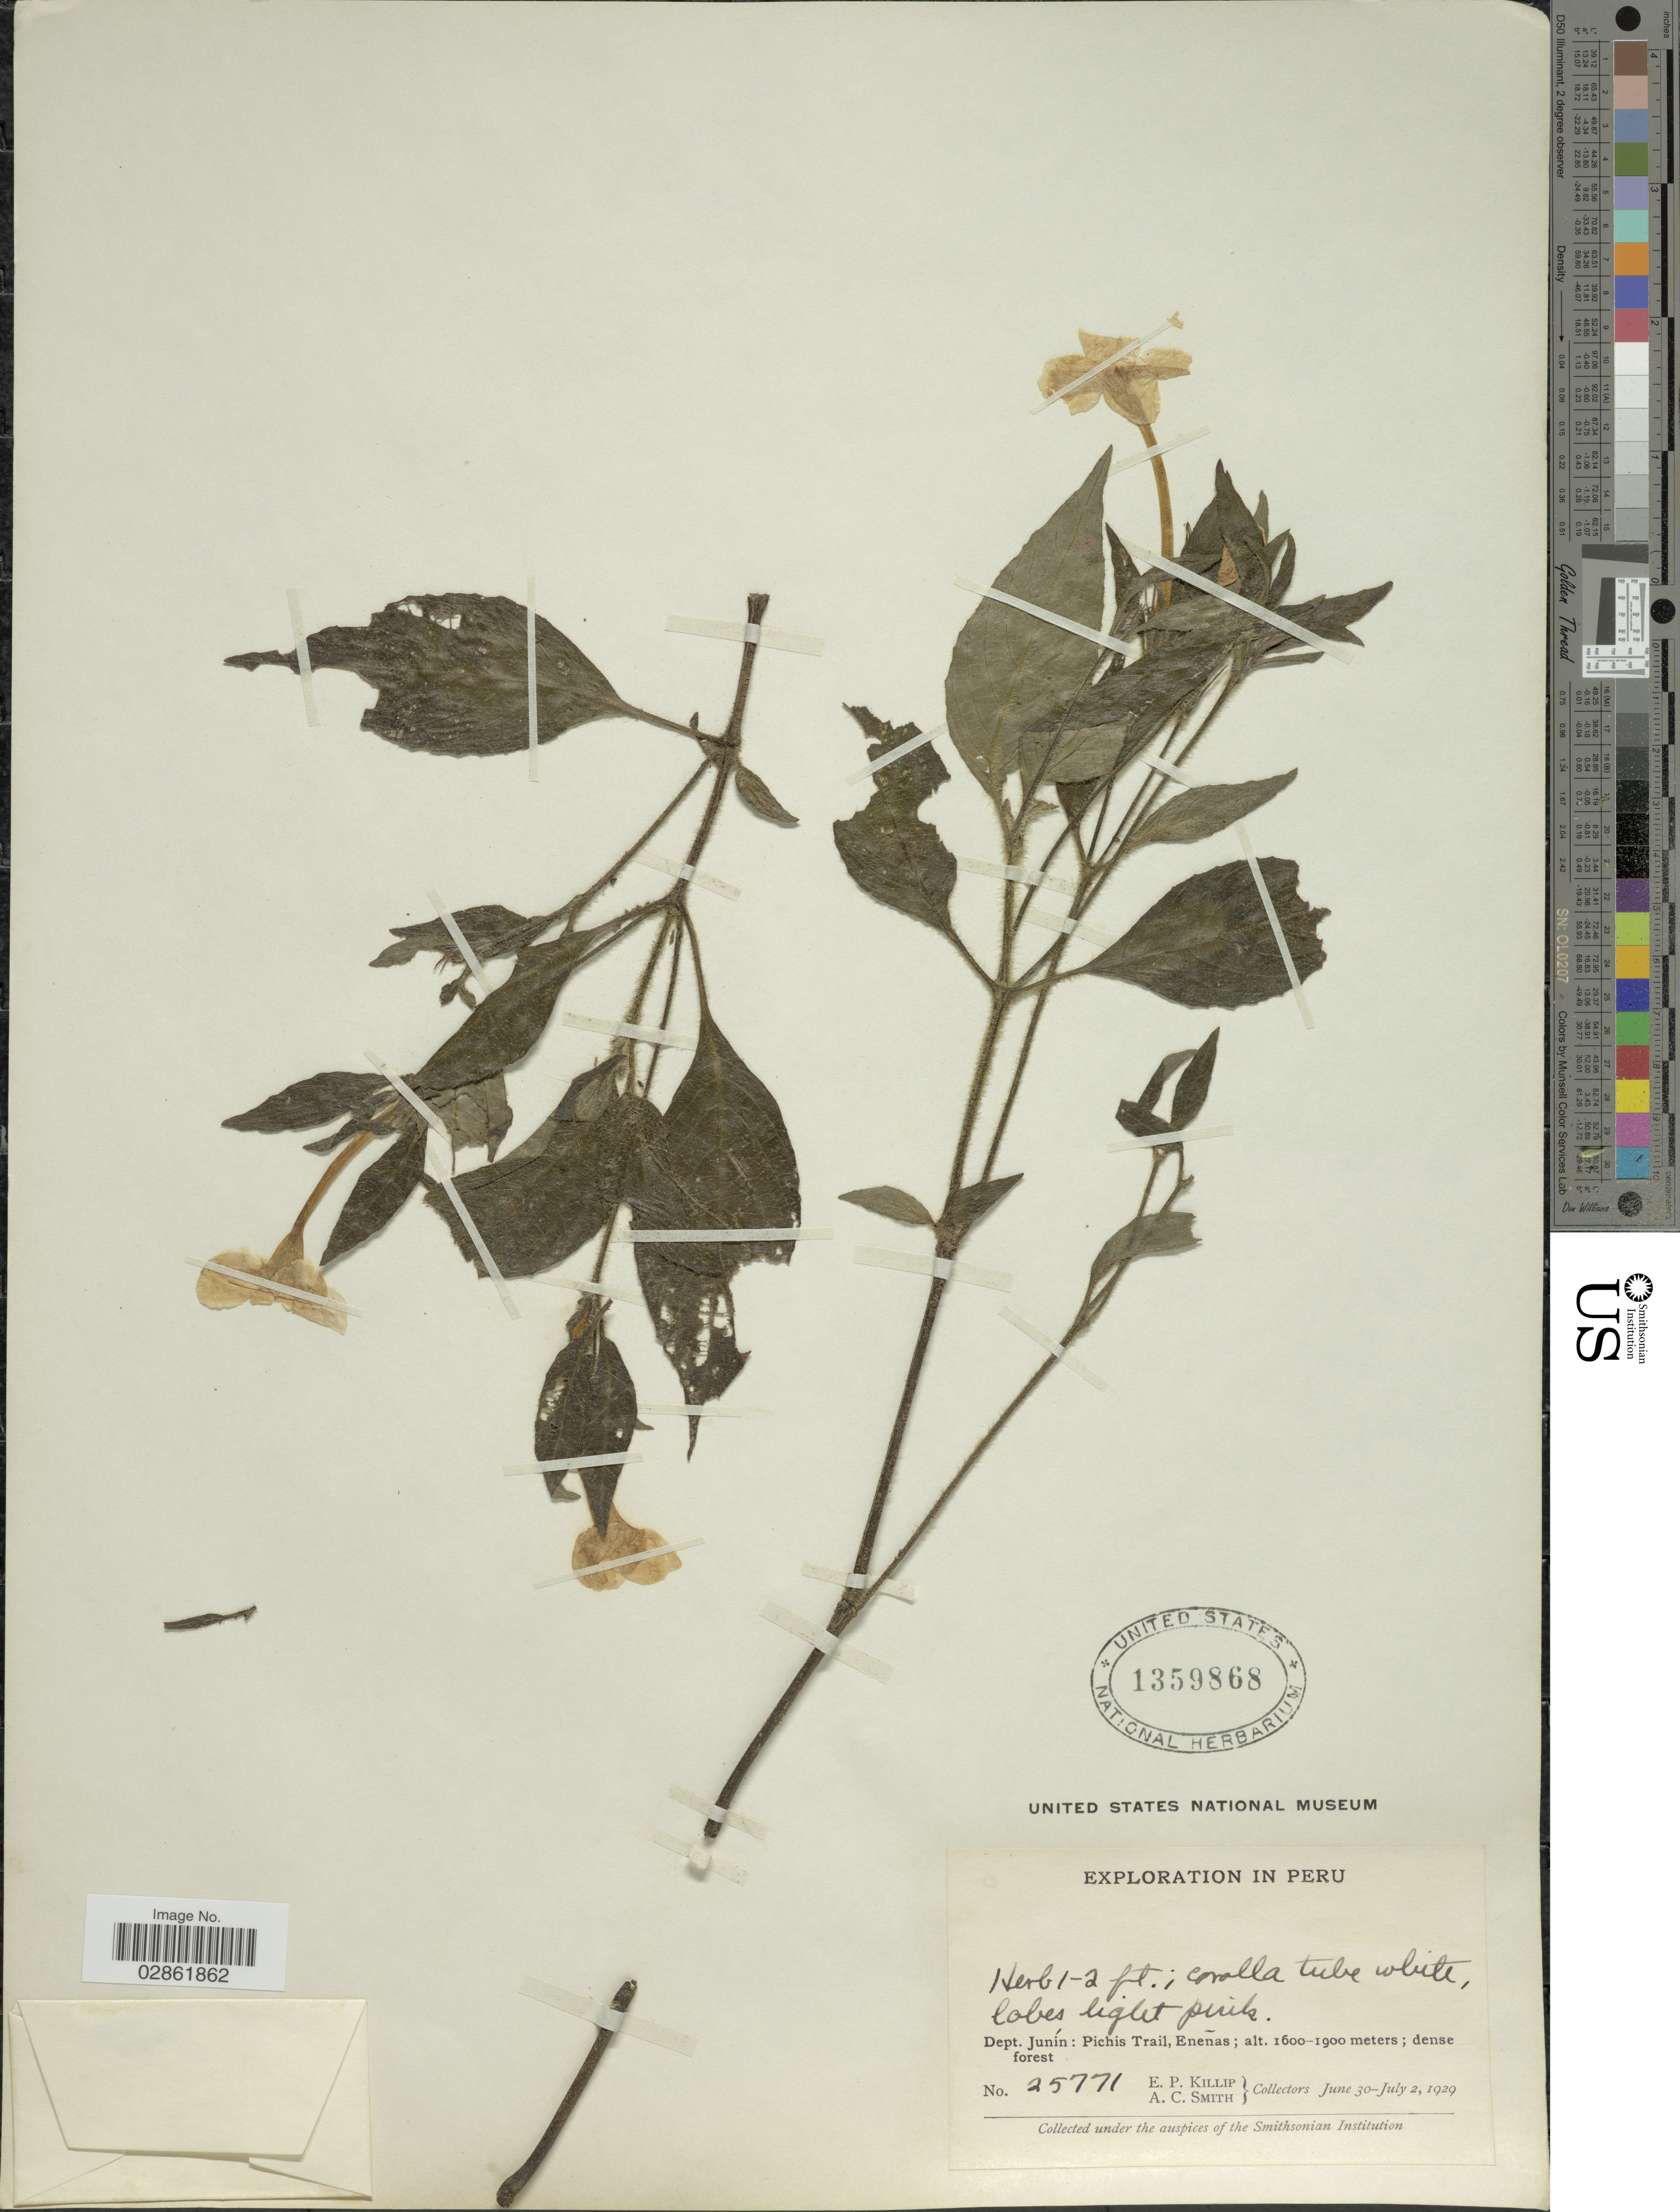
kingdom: Plantae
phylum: Tracheophyta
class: Magnoliopsida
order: Lamiales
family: Acanthaceae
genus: Ruellia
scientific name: Ruellia puri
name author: Mart. ex Nees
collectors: E. P. Killip & A. C. Smith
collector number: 25771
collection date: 1929-06-30/1929-07-02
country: Peru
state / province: Junín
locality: Dept. Junín: Pichis Trail, Eneñas.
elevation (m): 1600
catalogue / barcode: US 1359868